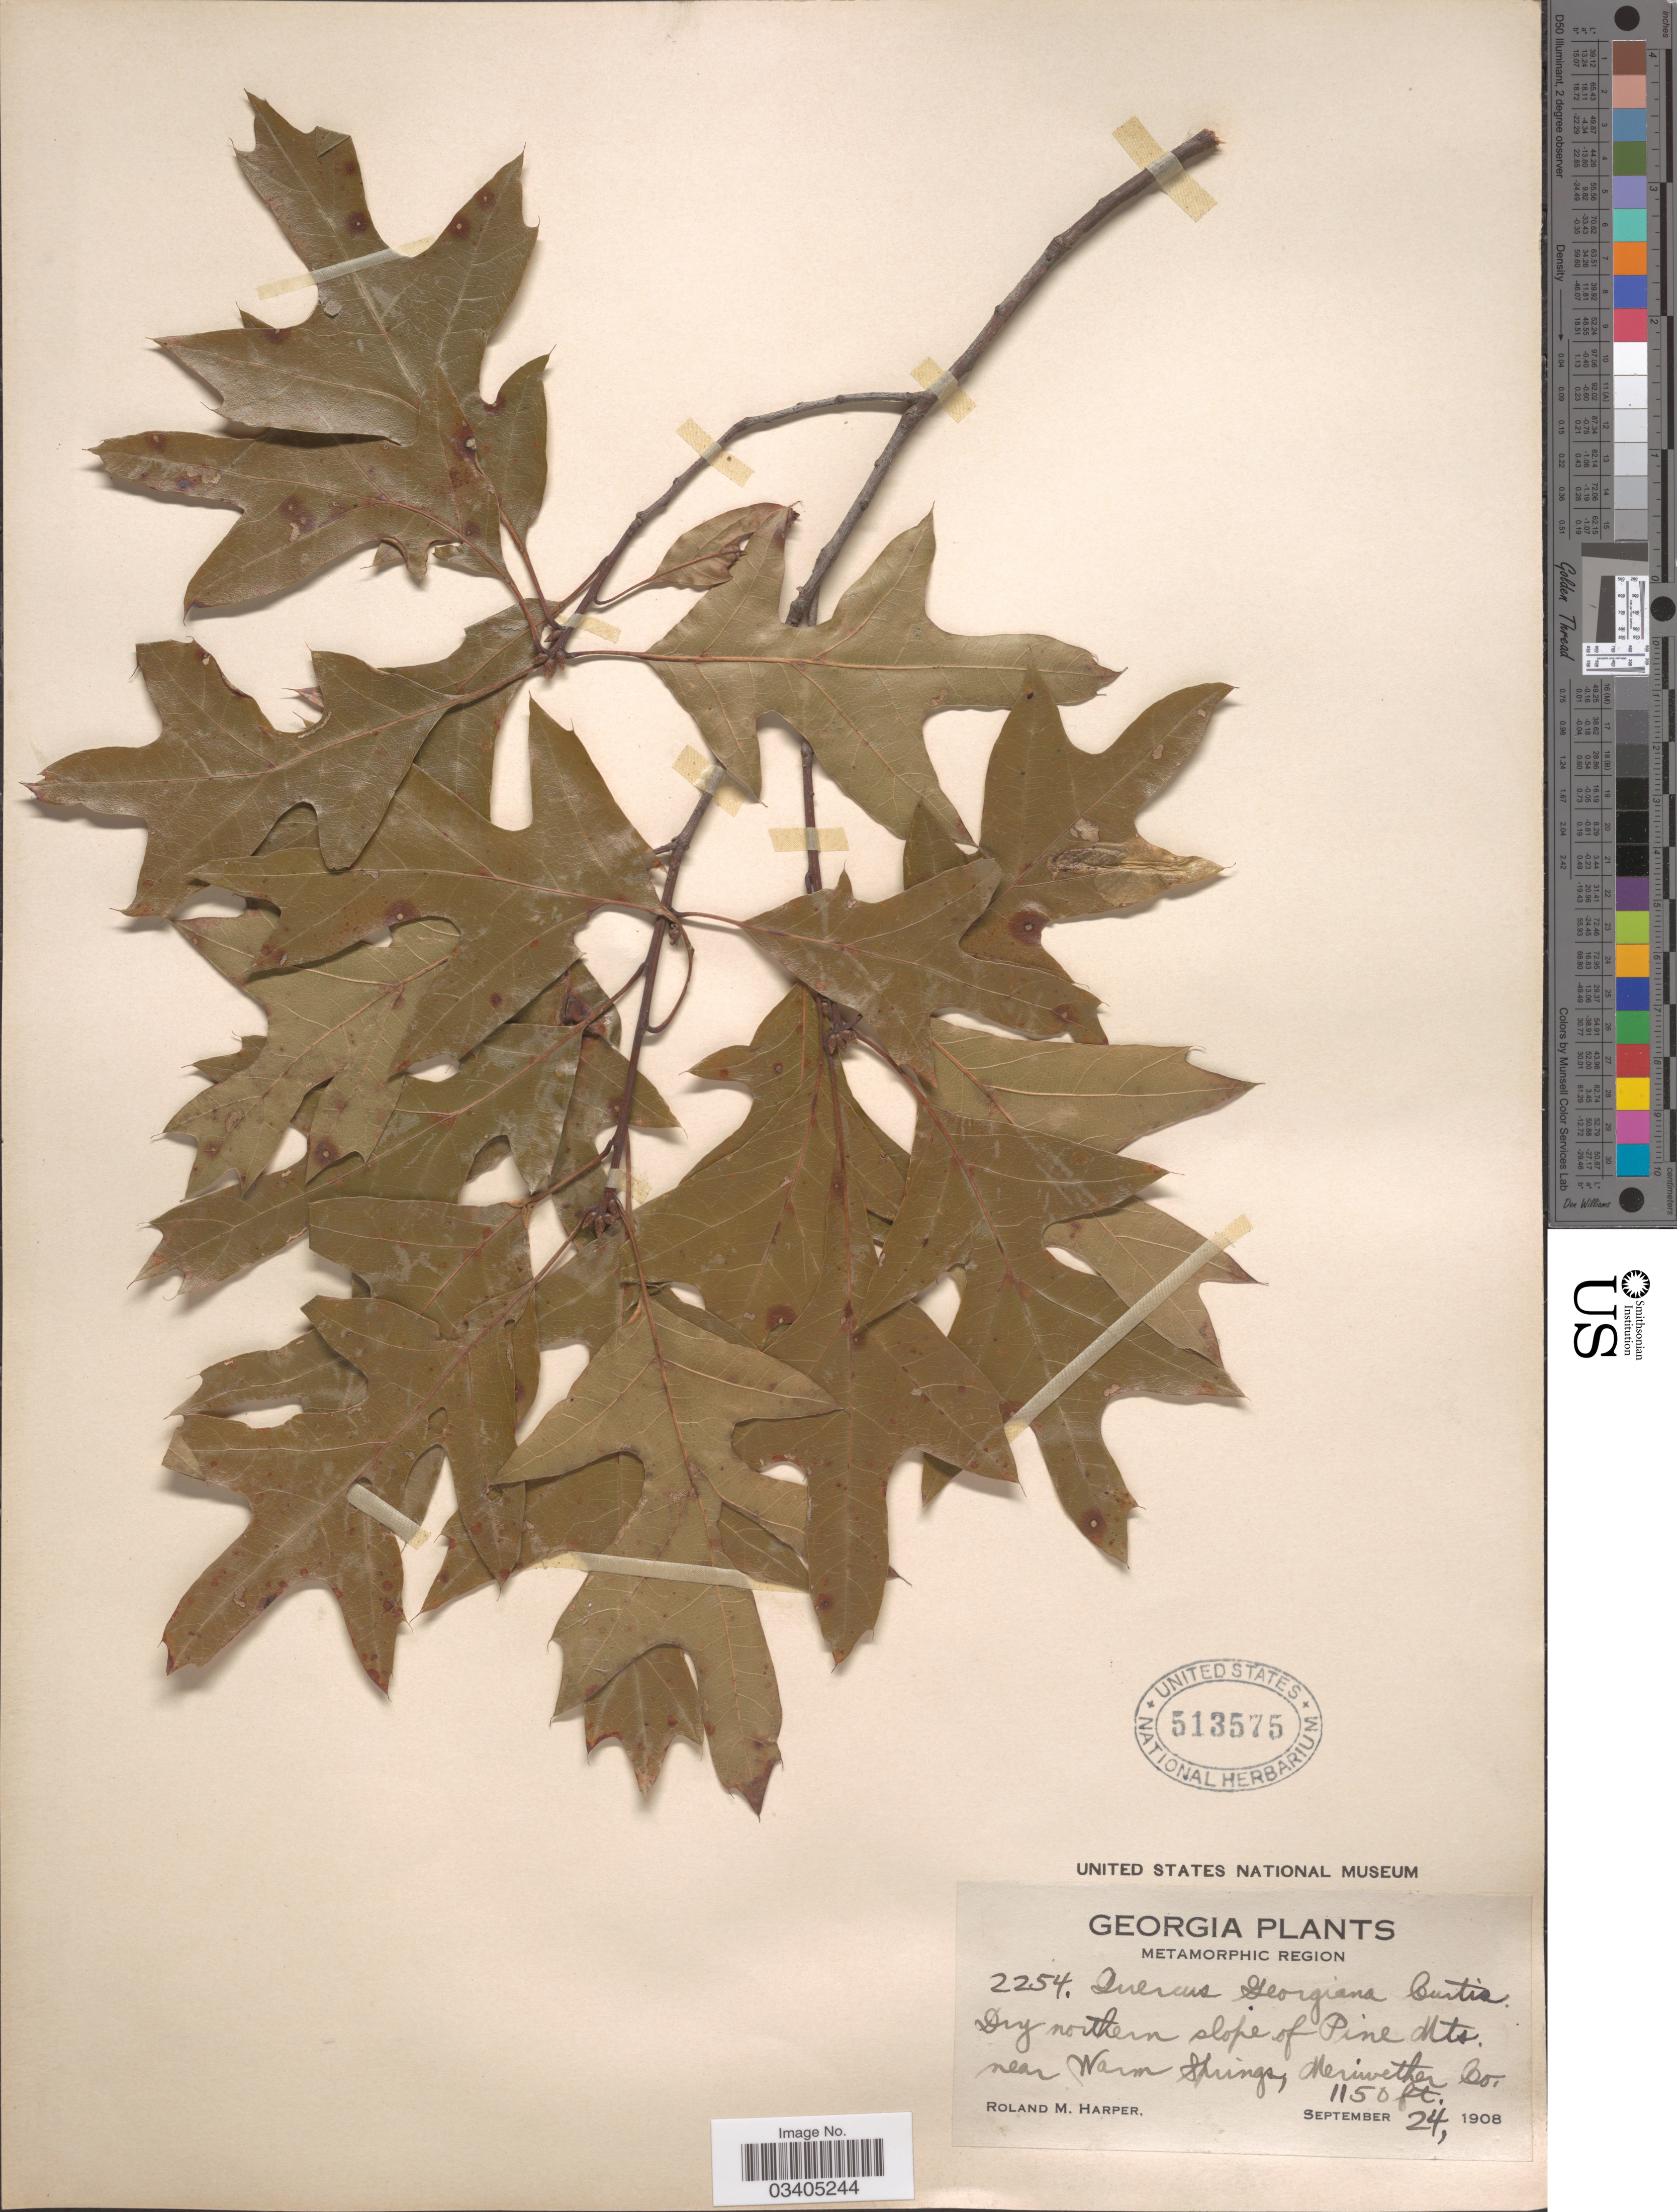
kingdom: Plantae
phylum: Tracheophyta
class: Magnoliopsida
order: Fagales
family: Fagaceae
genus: Quercus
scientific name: Quercus georgiana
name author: M.A. Curtis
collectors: R. M. Harper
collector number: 2254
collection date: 1908-09-24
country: United States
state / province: Georgia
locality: Metamorphic region, Dry northern slope of Pine Mts. near Warm Springs, Meriwether Co.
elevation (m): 351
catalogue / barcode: US 513575